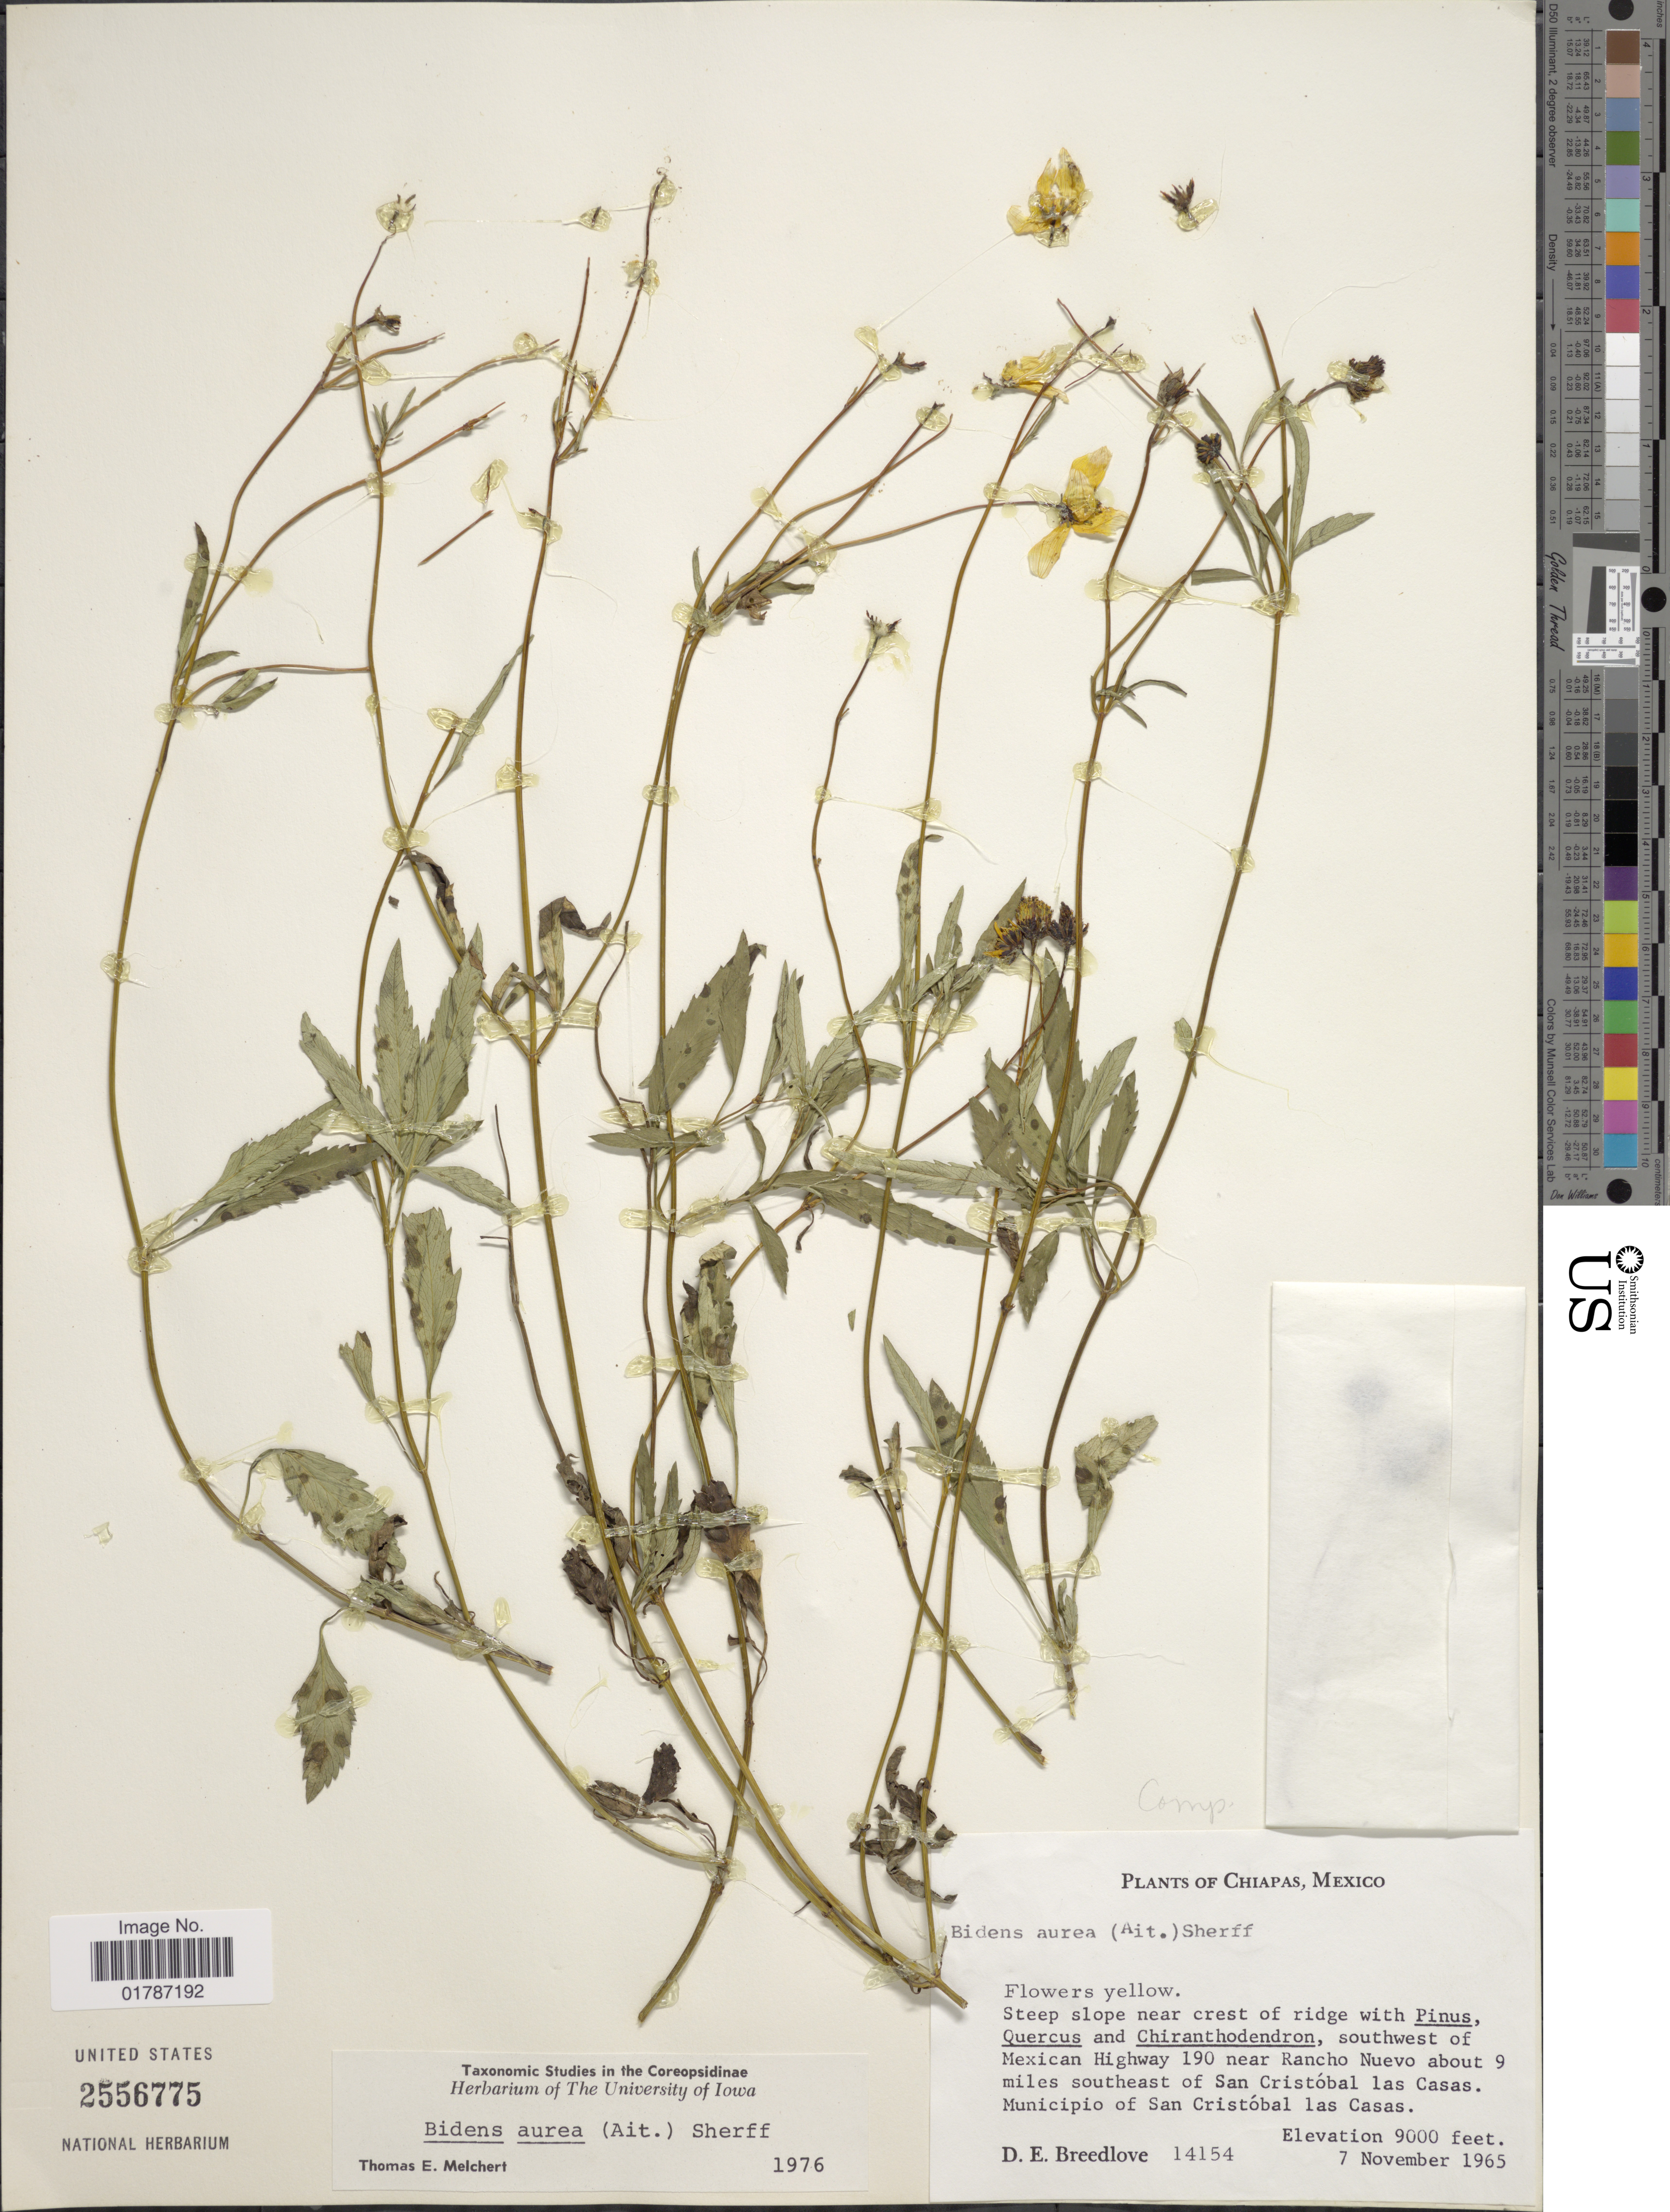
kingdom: Plantae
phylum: Tracheophyta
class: Magnoliopsida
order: Asterales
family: Asteraceae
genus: Bidens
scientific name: Bidens aurea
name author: (Aiton) Sherff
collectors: D. E. Breedlove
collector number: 14154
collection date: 1965-11-07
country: Mexico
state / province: Chiapas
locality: Chiapas, Mexico, Southwest of Mexican Highway 190 near Rancho Nuevo about 9 miles southeast of San Cristobal las Casas, Municipio of San Cristobal las casas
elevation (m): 2743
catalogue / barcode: US 2556775